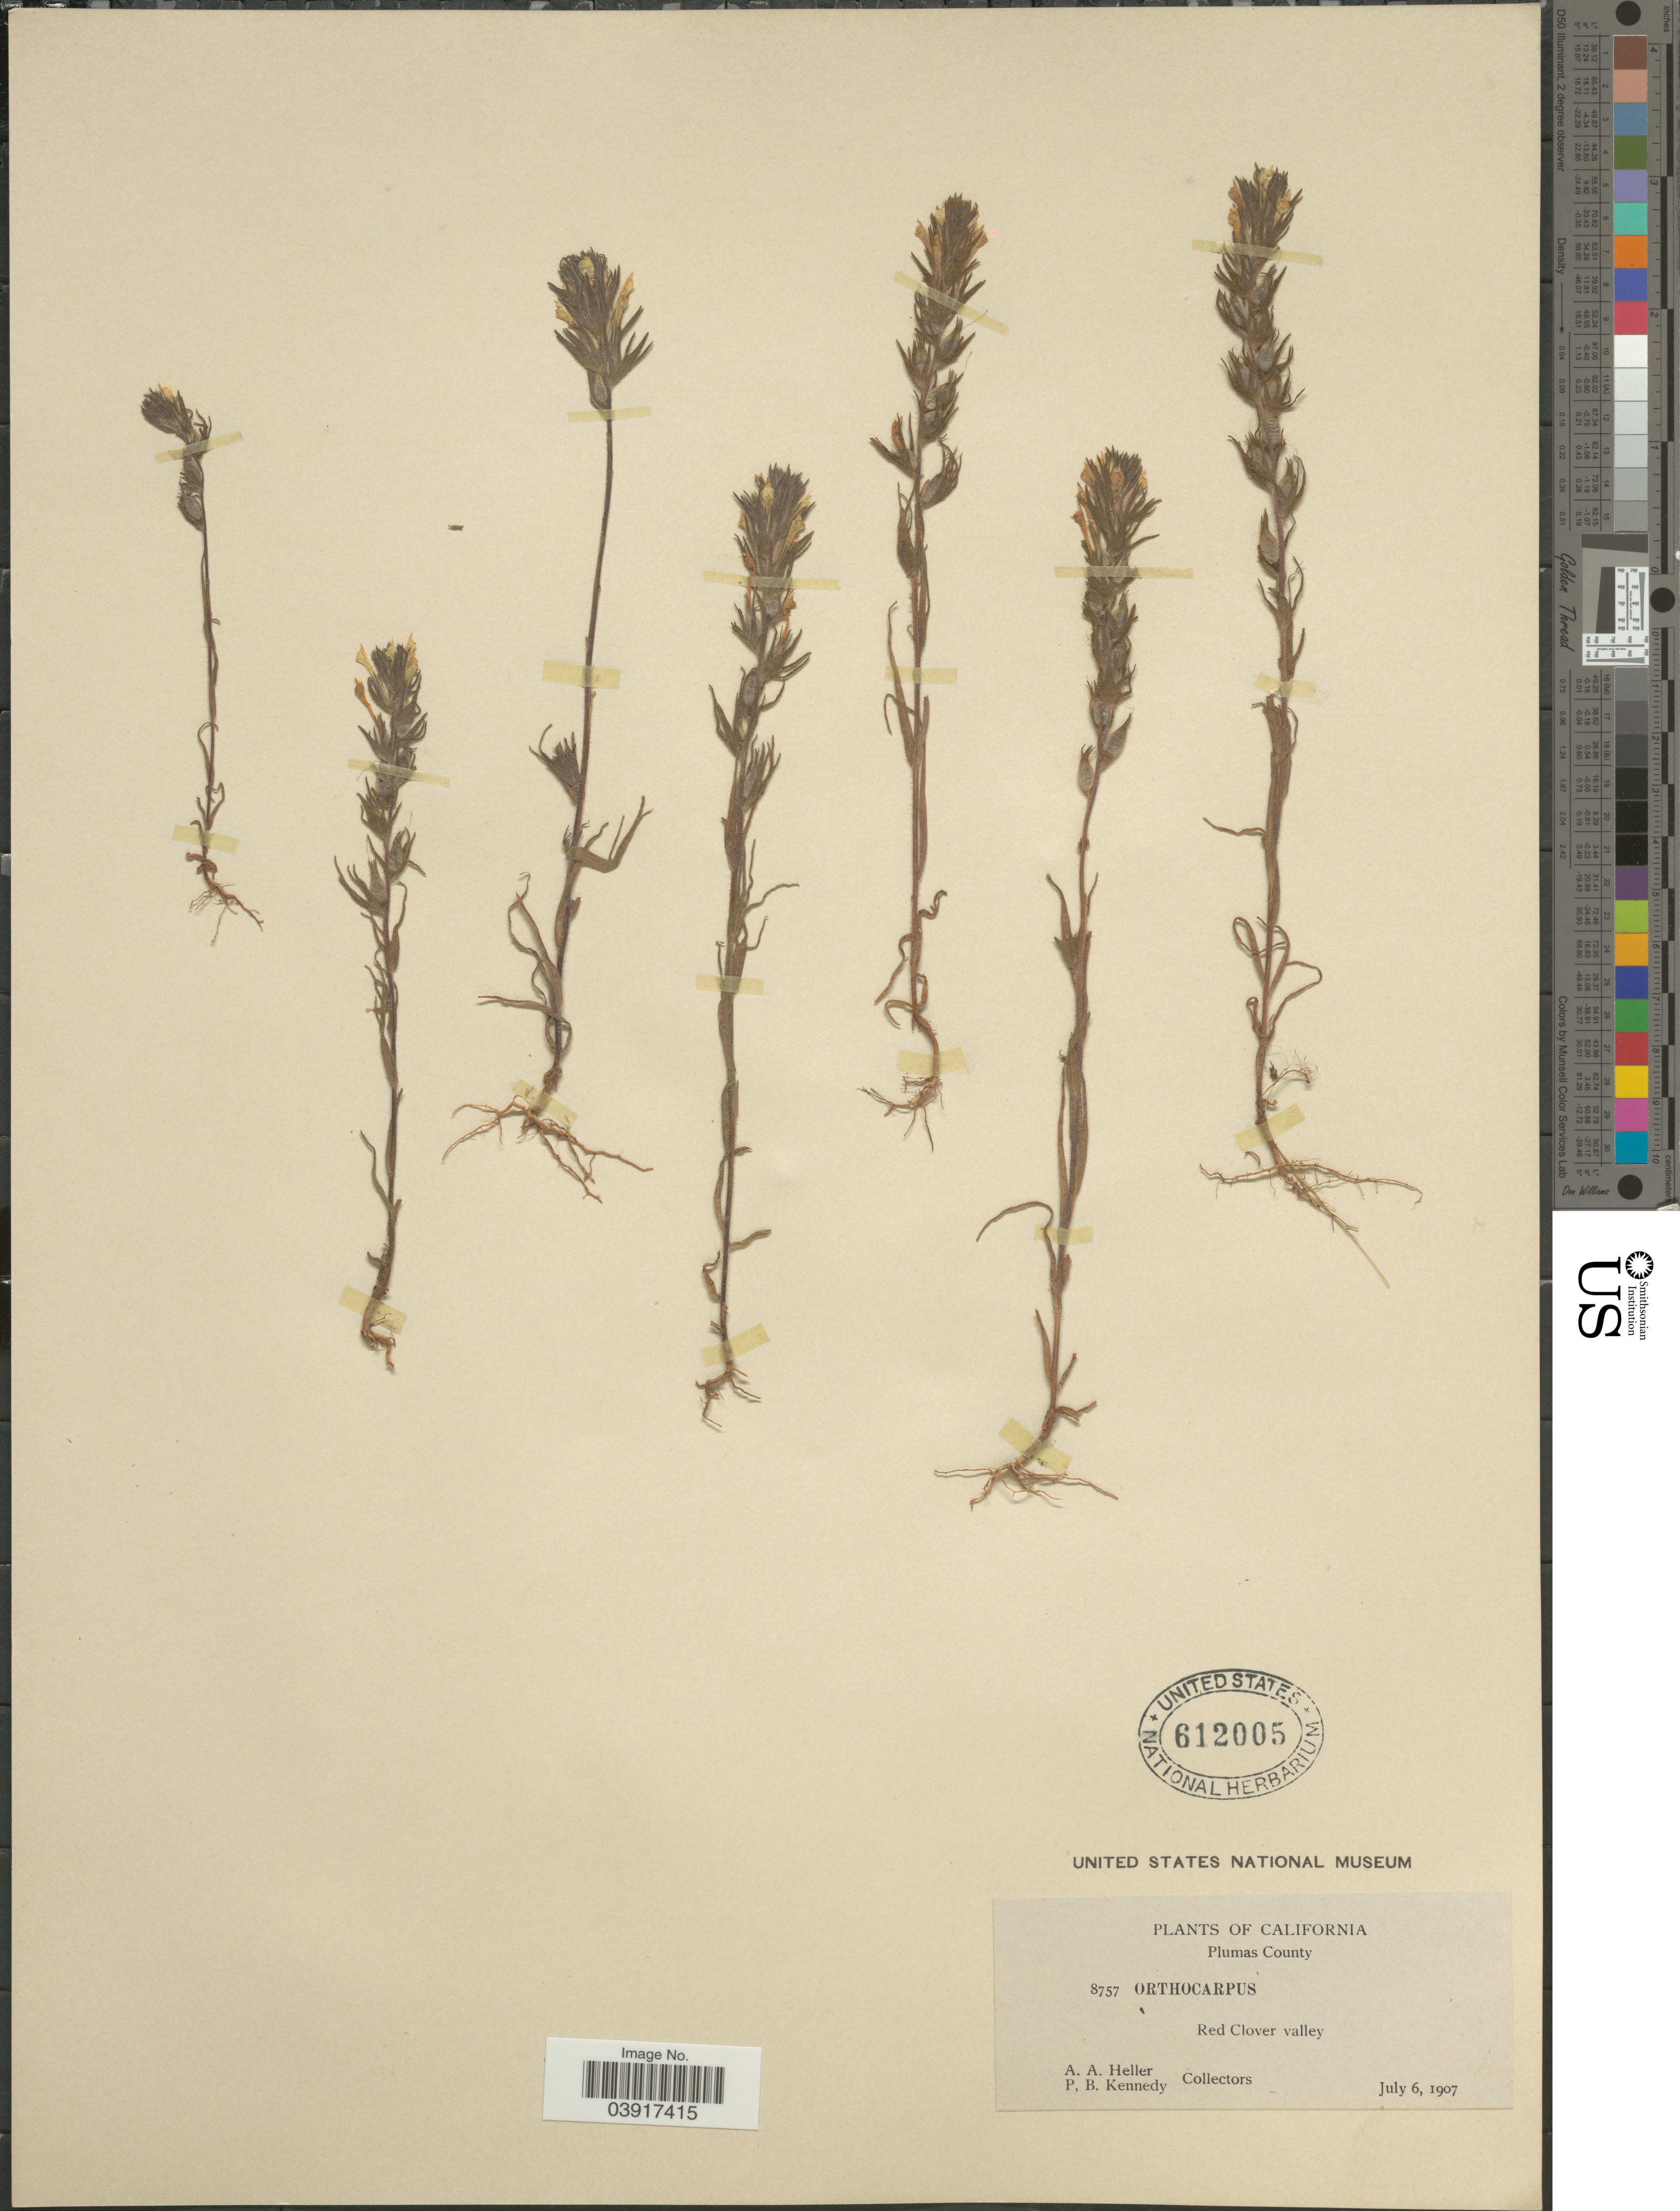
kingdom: Plantae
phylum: Tracheophyta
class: Magnoliopsida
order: Lamiales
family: Orobanchaceae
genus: Orthocarpus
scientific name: Orthocarpus hispidus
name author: Benth.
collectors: A. A. Heller & P. B. Kennedy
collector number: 8757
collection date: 1907-07-06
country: United States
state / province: California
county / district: Plumas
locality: Plumas County. Red Clover valley.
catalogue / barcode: US 612005